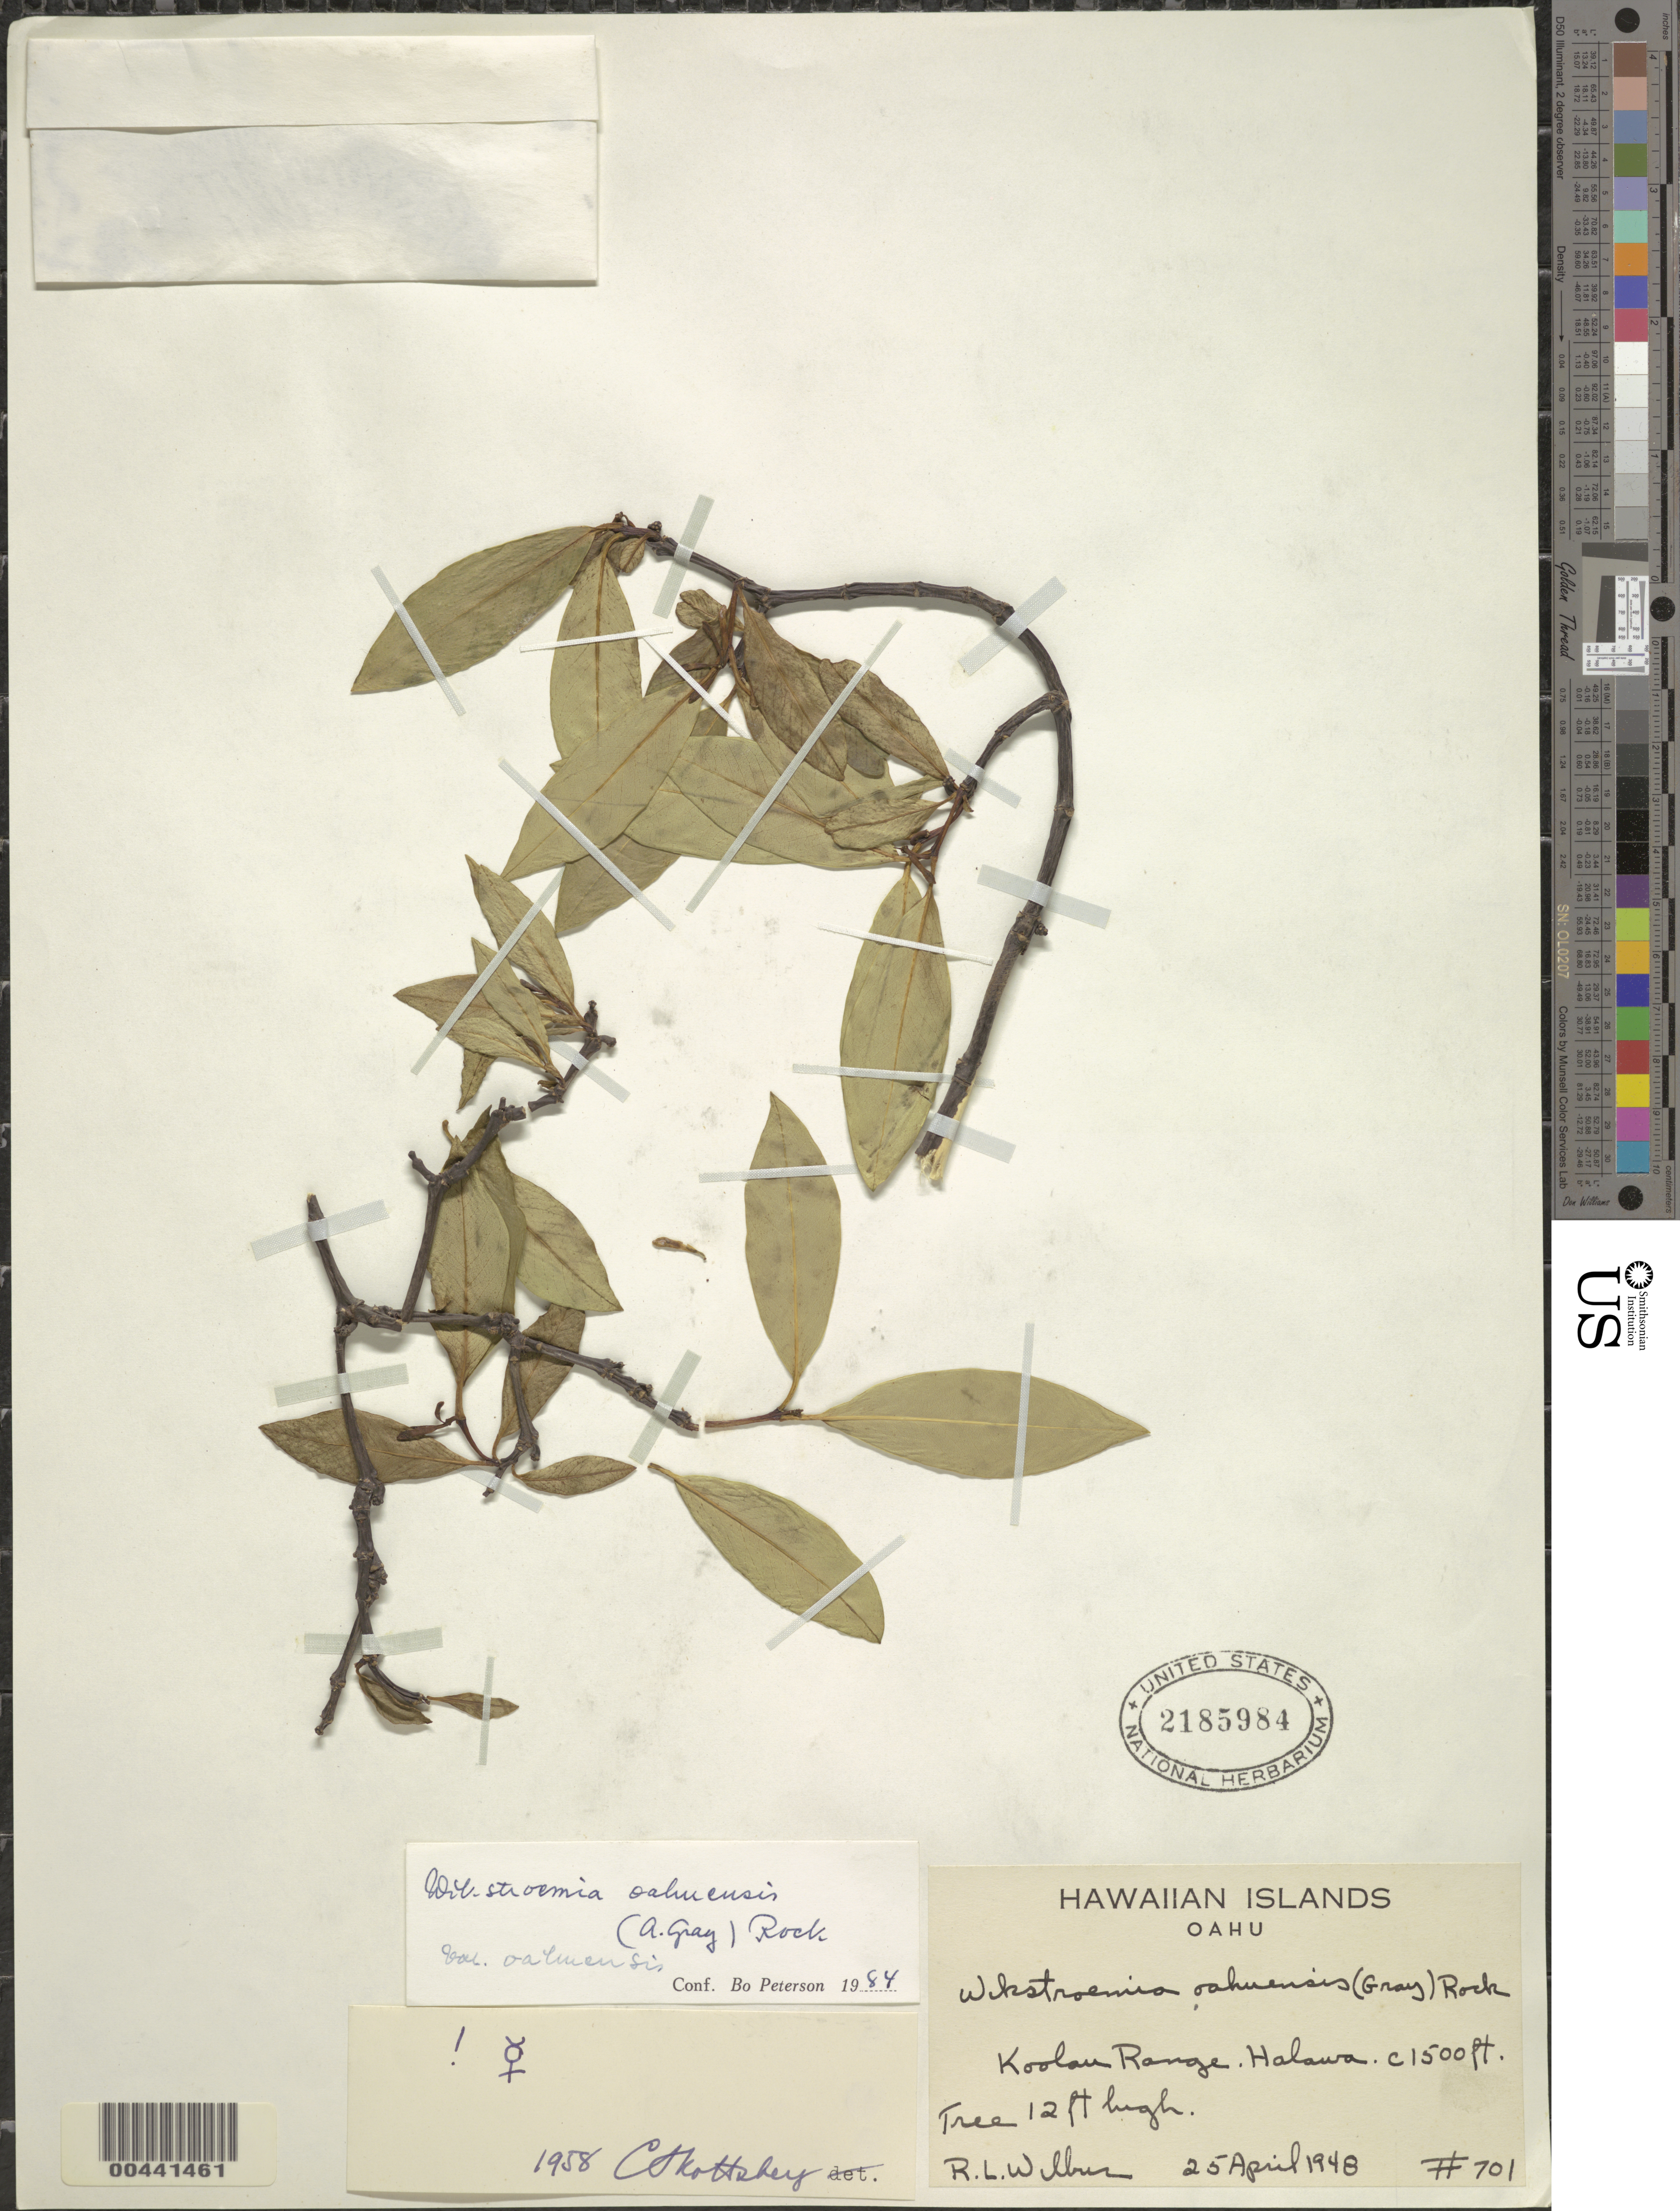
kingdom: Plantae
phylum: Tracheophyta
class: Magnoliopsida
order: Malvales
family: Thymelaeaceae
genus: Wikstroemia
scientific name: Wikstroemia oahuensis var. oahuensis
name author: (A. Gray) Rock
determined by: Peterson, B.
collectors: R. L. Wilbur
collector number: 701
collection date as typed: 25 Apr 1948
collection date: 1948-04-25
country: United States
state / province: Hawaii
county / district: Honolulu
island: Oahu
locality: Koolau Range, Halawa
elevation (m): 457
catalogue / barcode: US 2185984